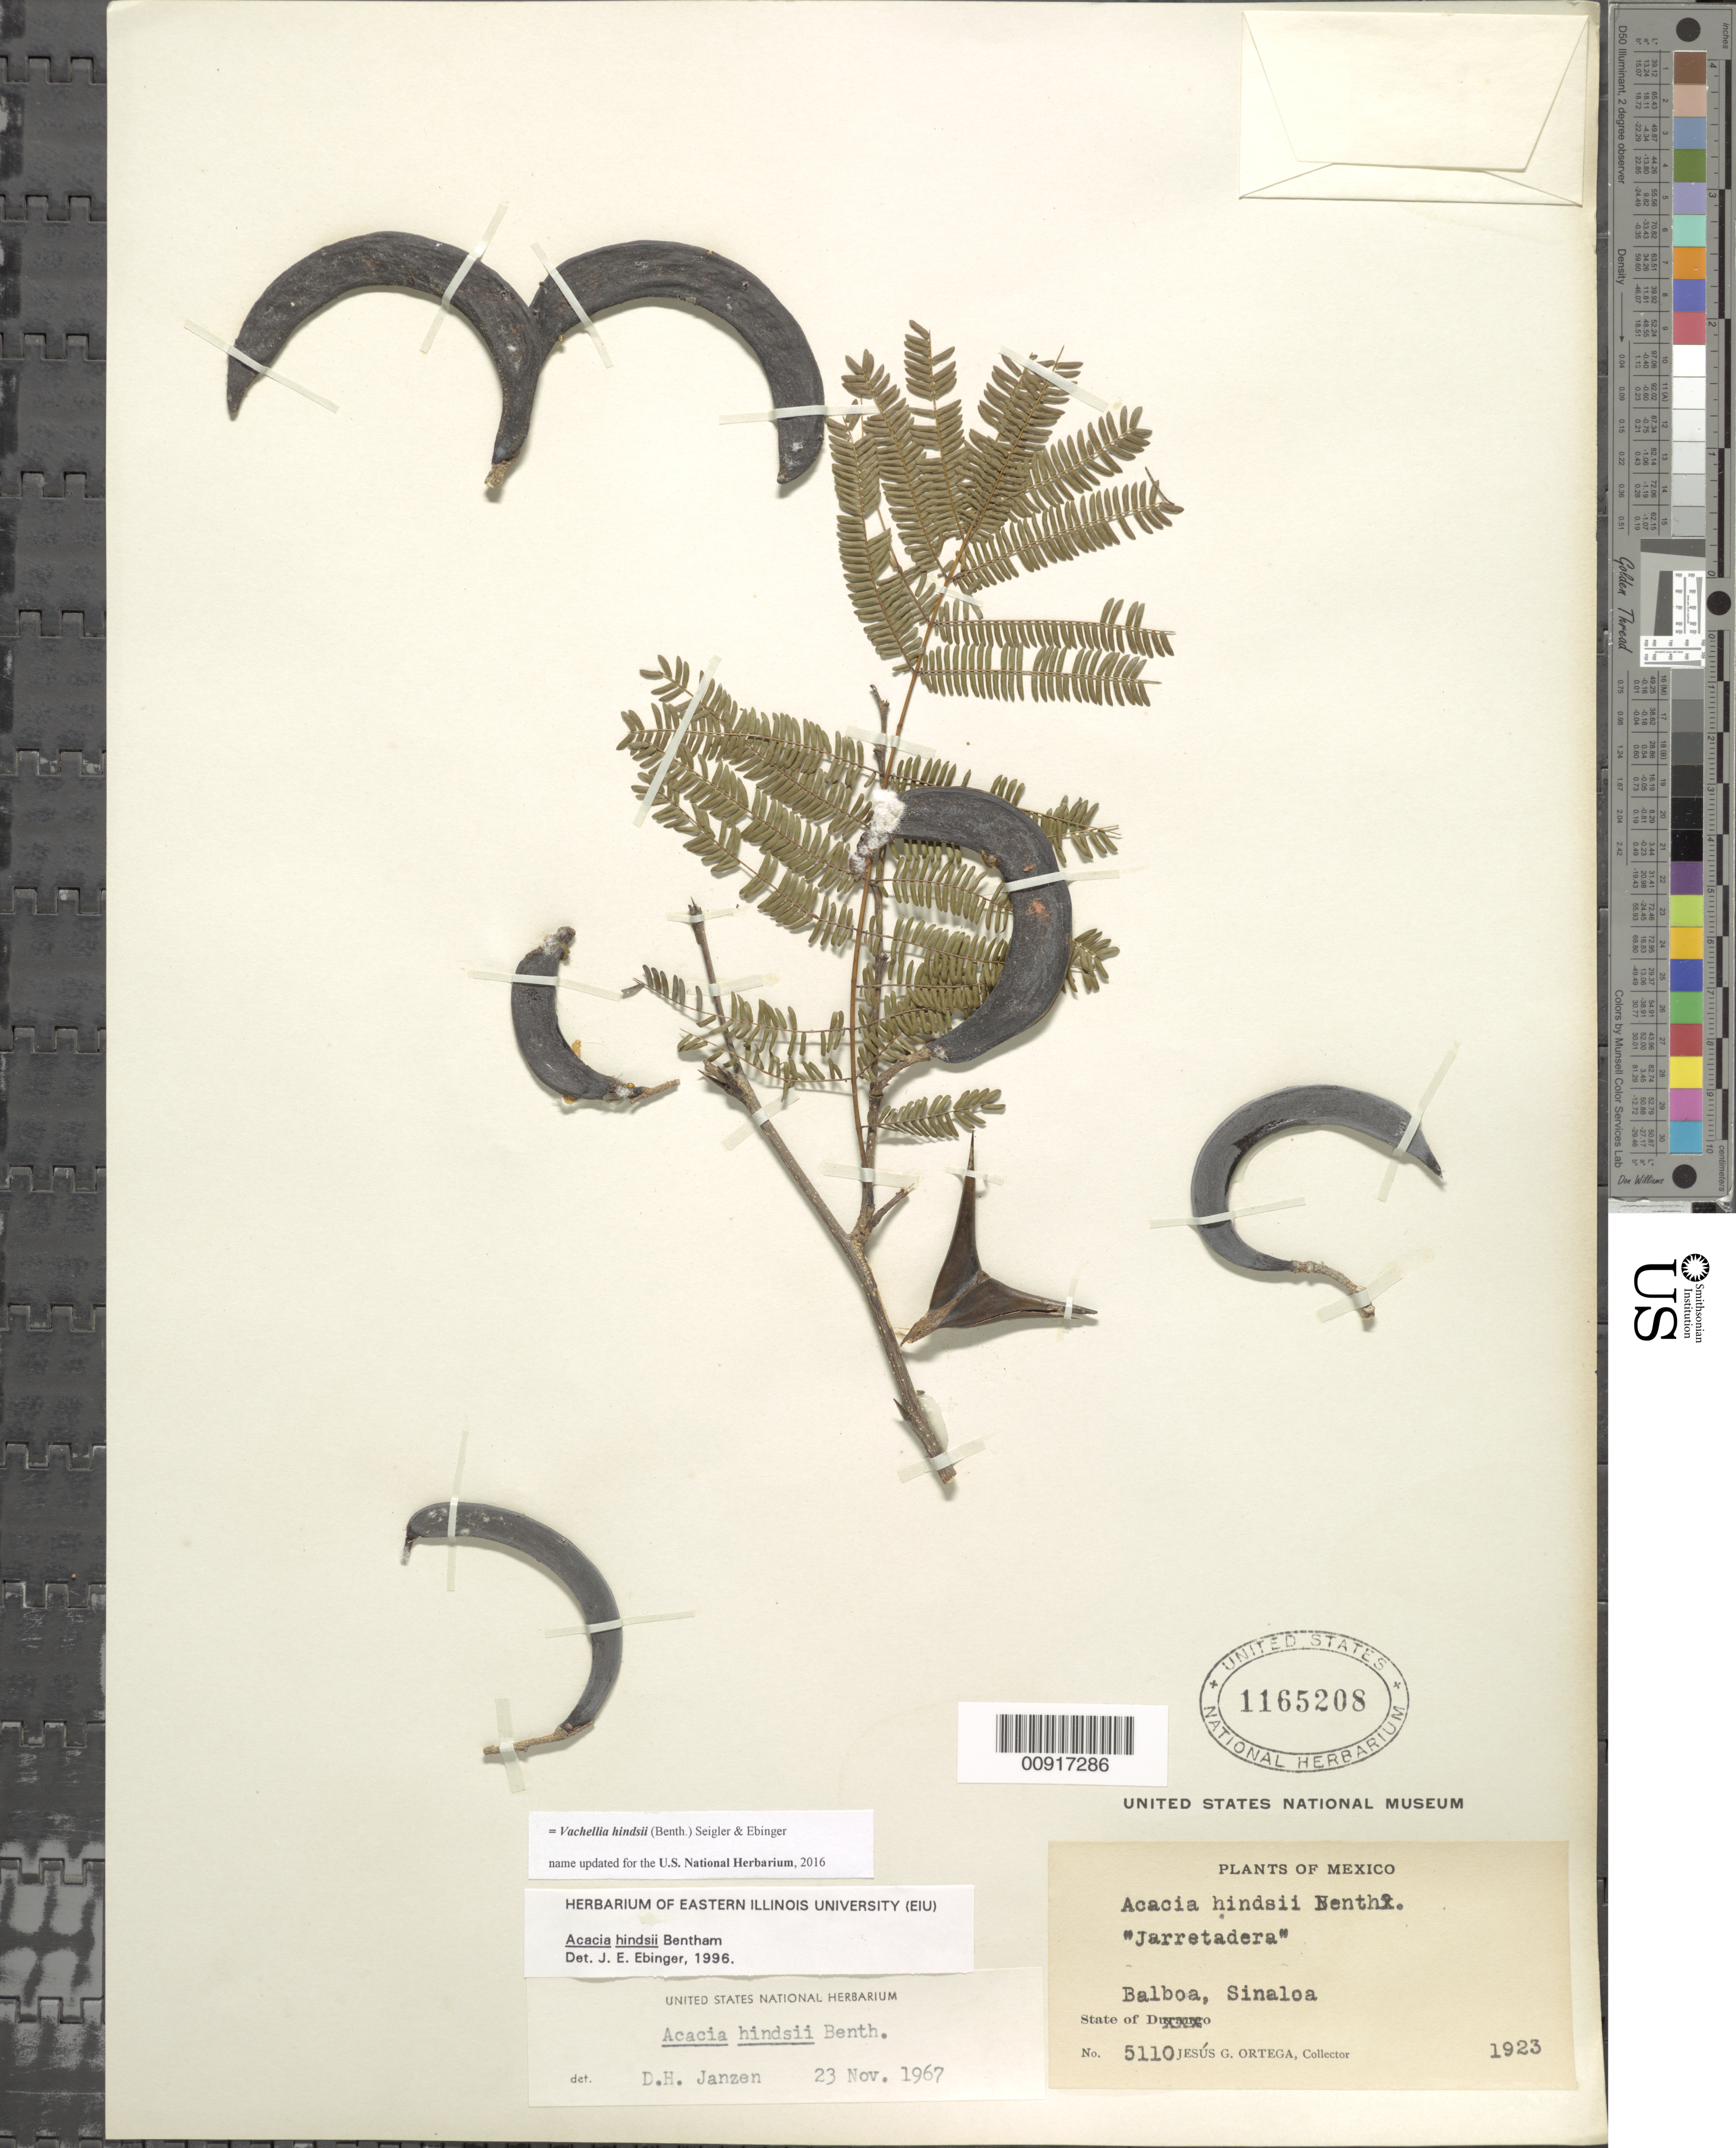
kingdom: Plantae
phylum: Tracheophyta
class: Magnoliopsida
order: Fabales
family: Fabaceae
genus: Vachellia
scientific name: Vachellia hindsii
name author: (Benth.) Seigler & Ebinger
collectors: J. Ortega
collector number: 5110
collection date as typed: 1923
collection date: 1923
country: Mexico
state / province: Sinaloa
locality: Balboa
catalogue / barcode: US 1165208